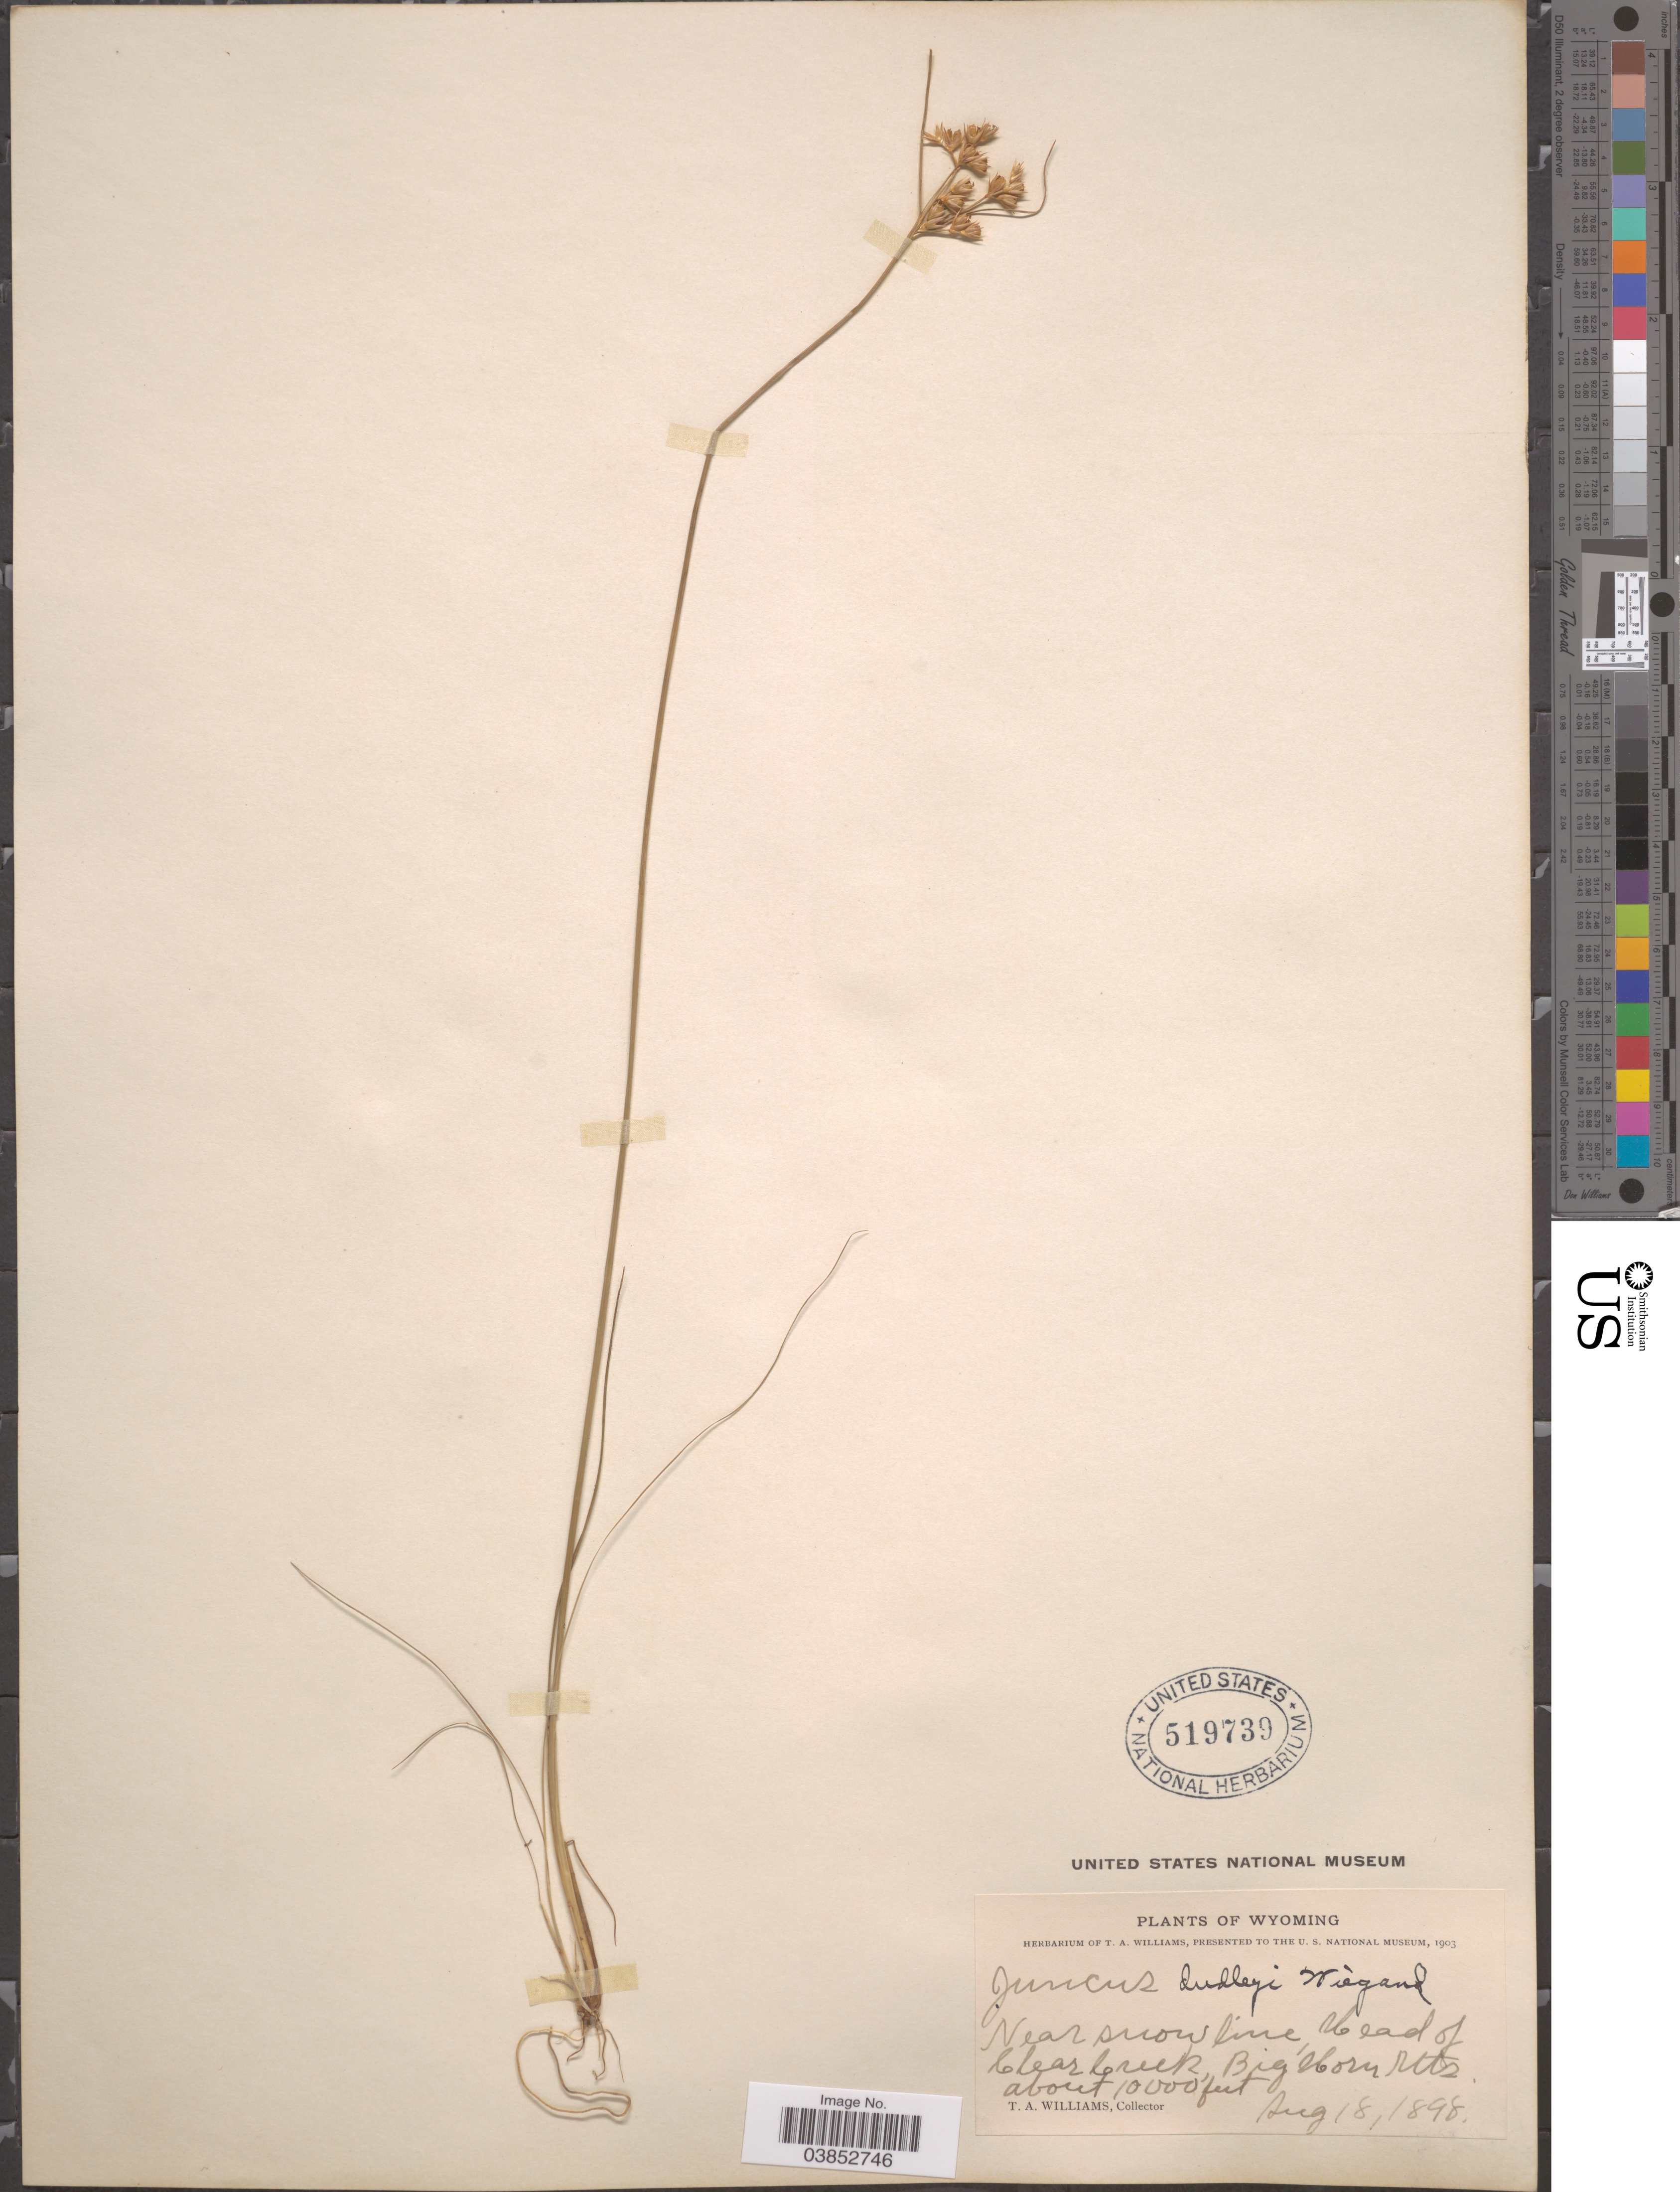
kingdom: Plantae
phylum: Tracheophyta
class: Liliopsida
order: Poales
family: Juncaceae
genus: Juncus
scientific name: Juncus dudleyi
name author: Wiegand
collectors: T. Williams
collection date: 1898-08-18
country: United States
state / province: Wyoming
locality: Near snow line, Head of Clear Creek, Big Horn Mts.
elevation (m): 3048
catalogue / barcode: US 519739